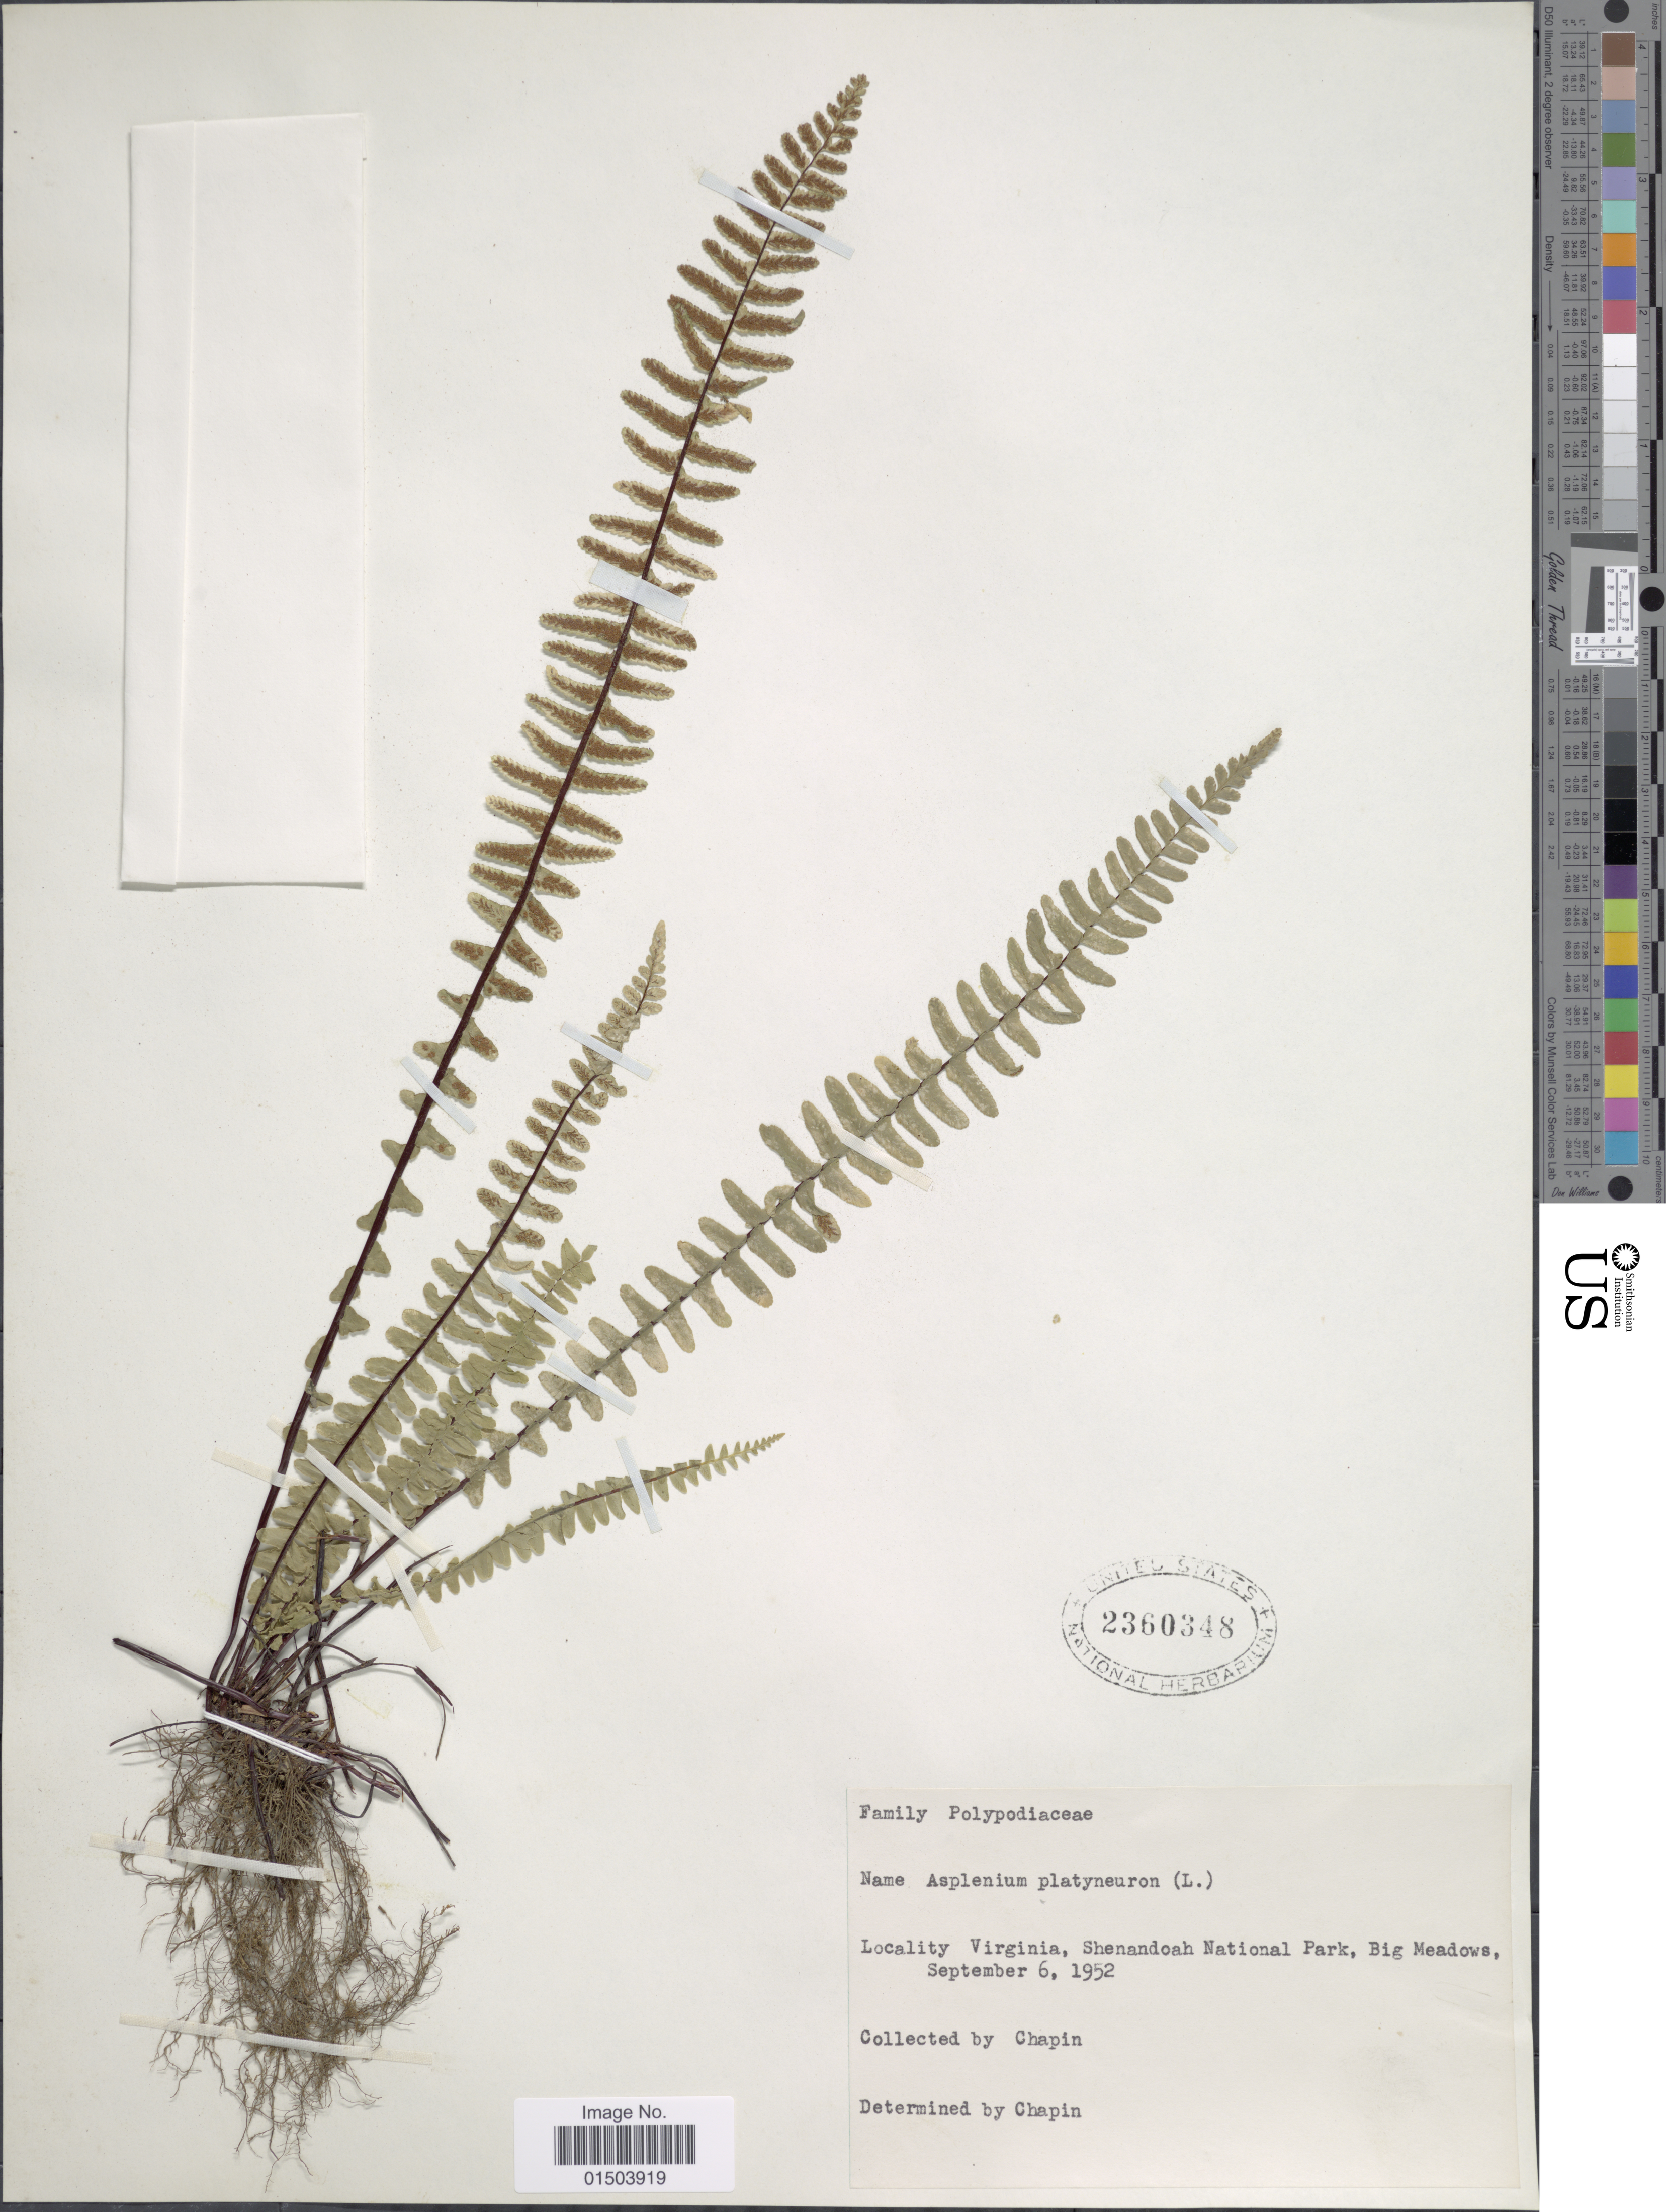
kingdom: Plantae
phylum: Tracheophyta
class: Polypodiopsida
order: Polypodiales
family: Aspleniaceae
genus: Asplenium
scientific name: Asplenium platyneuron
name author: (L.) Britton, Stearns & Poggenb.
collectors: -. Chapin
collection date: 1952-09-06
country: United States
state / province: Virginia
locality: Shenandoah National park, Bog Meadows.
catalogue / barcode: US 2360348